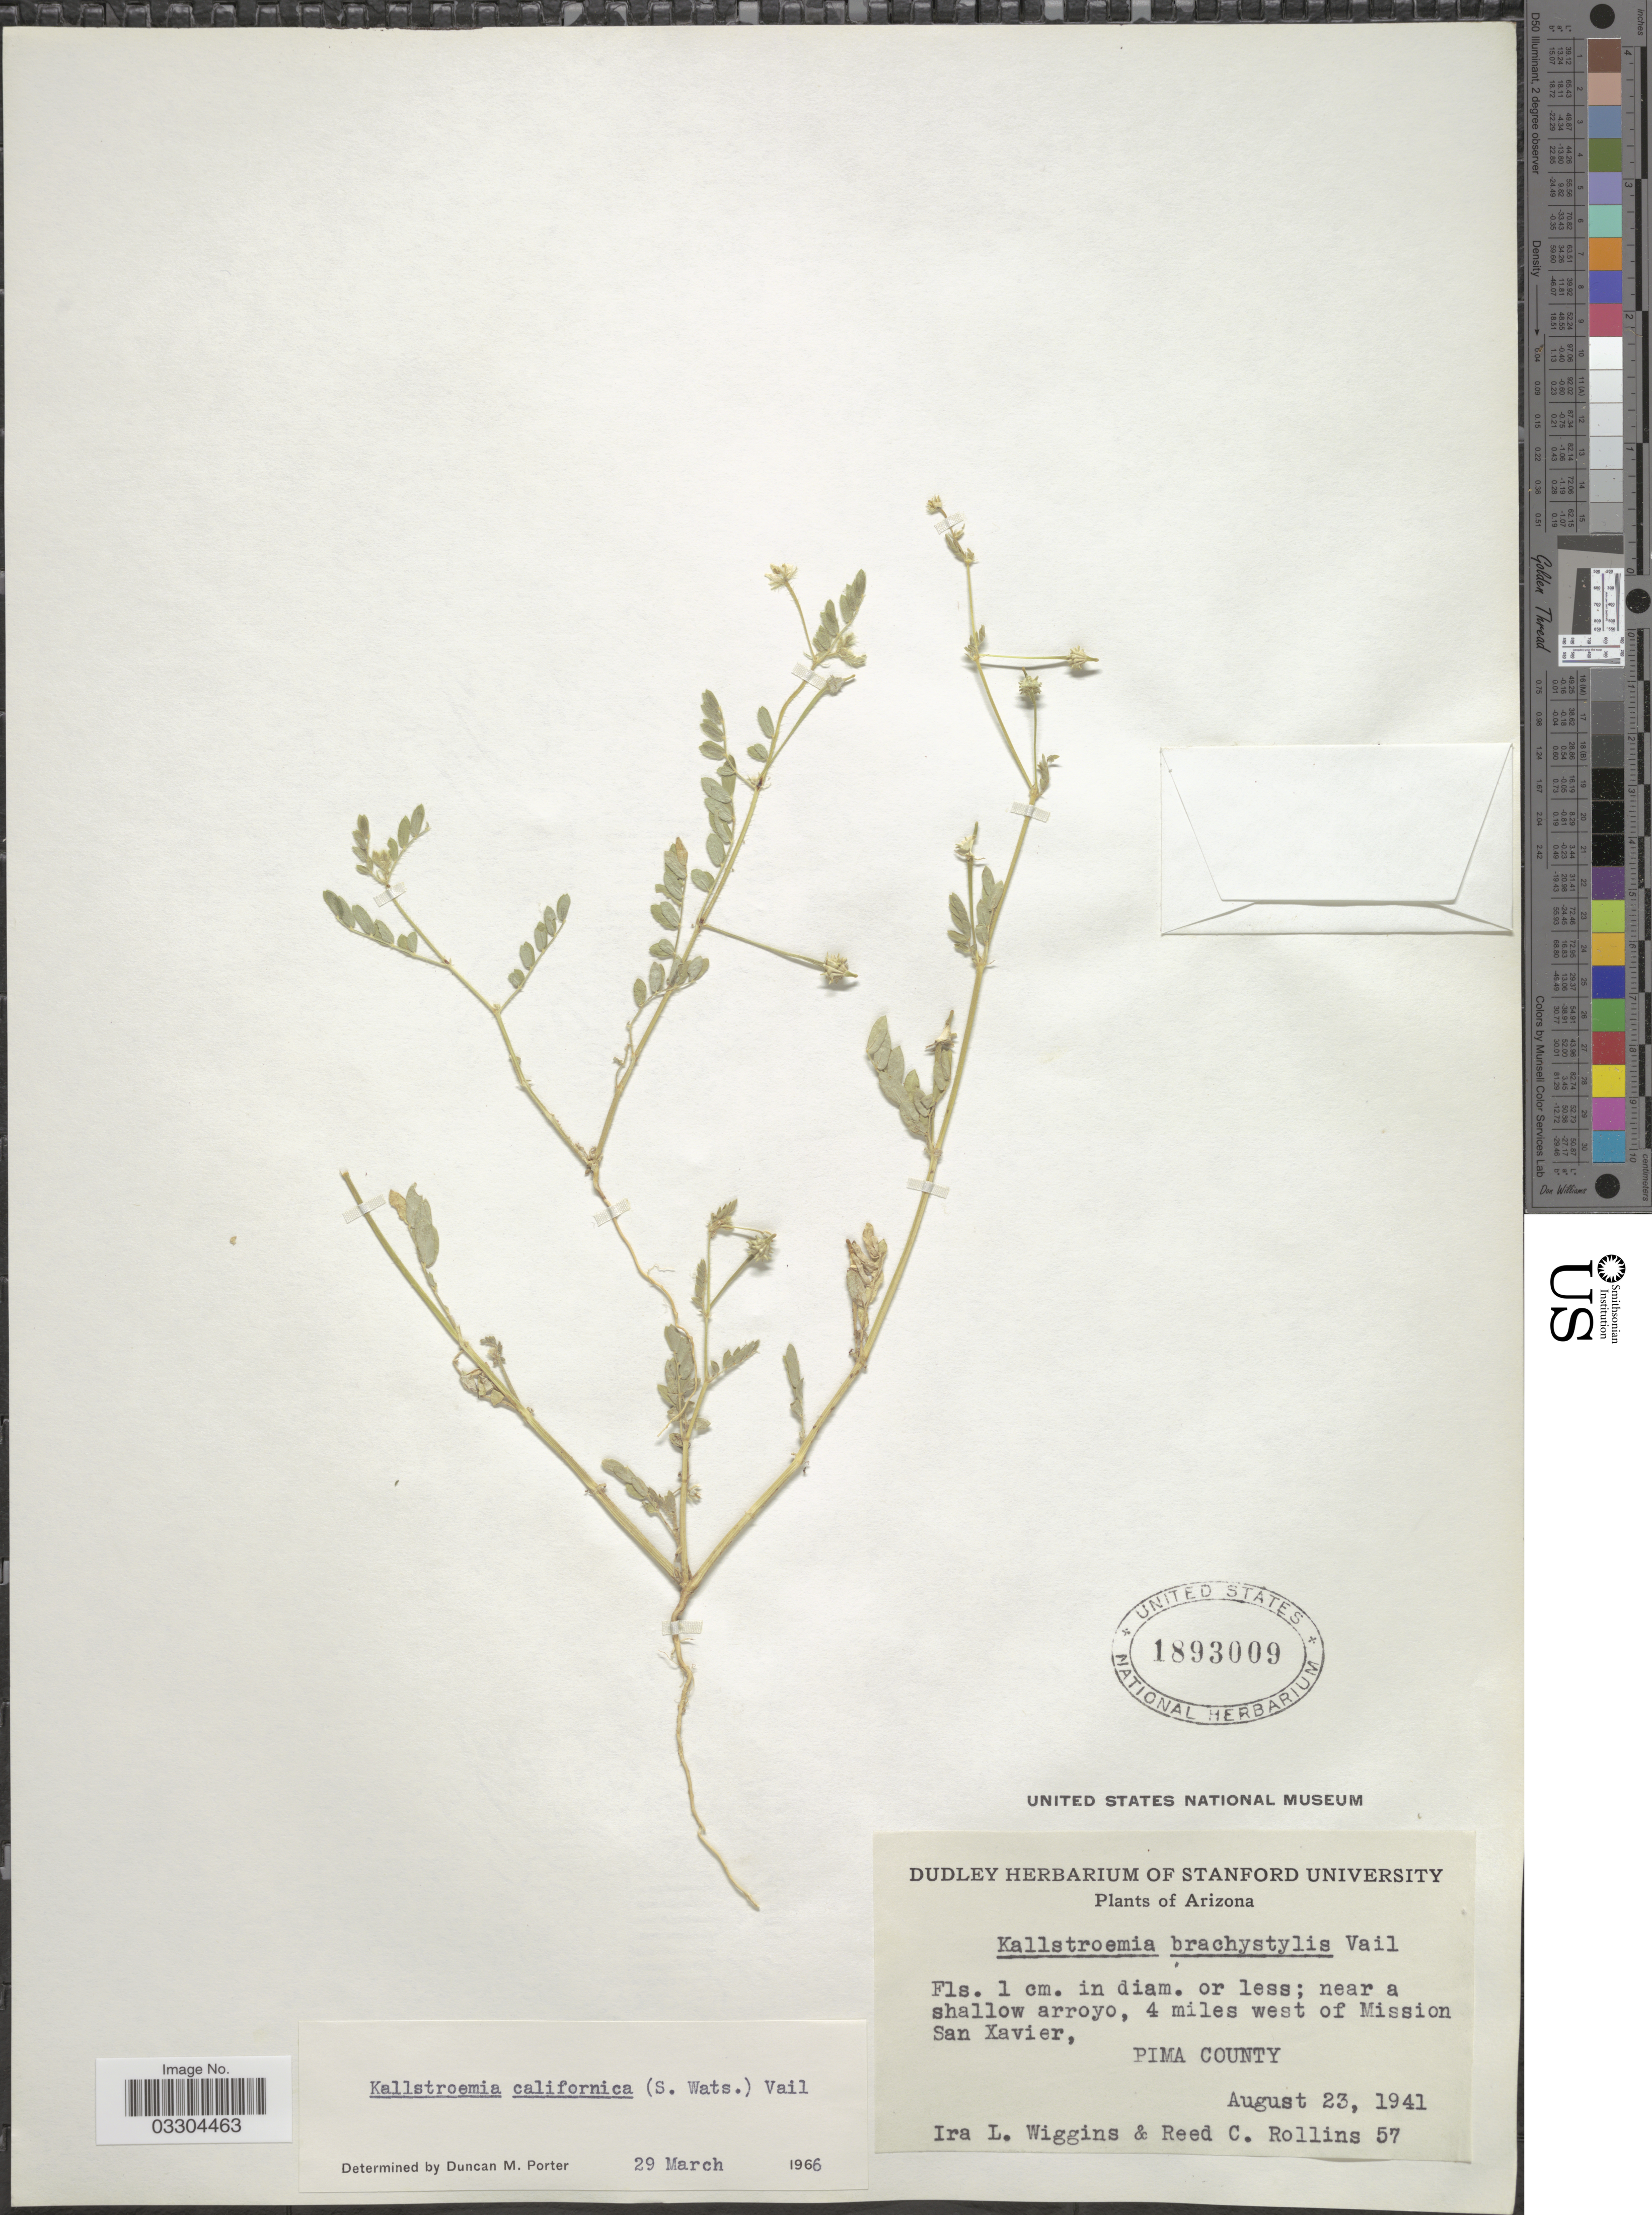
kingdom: Plantae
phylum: Tracheophyta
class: Magnoliopsida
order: Zygophyllales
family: Zygophyllaceae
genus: Kallstroemia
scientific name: Kallstroemia californica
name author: (S. Watson) Vail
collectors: I. L. Wiggins & R. C. Rollins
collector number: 57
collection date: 1941-08-23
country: United States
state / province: Arizona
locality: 4 miles west of Mission San Xavier, Pima County.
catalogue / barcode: US 1893009